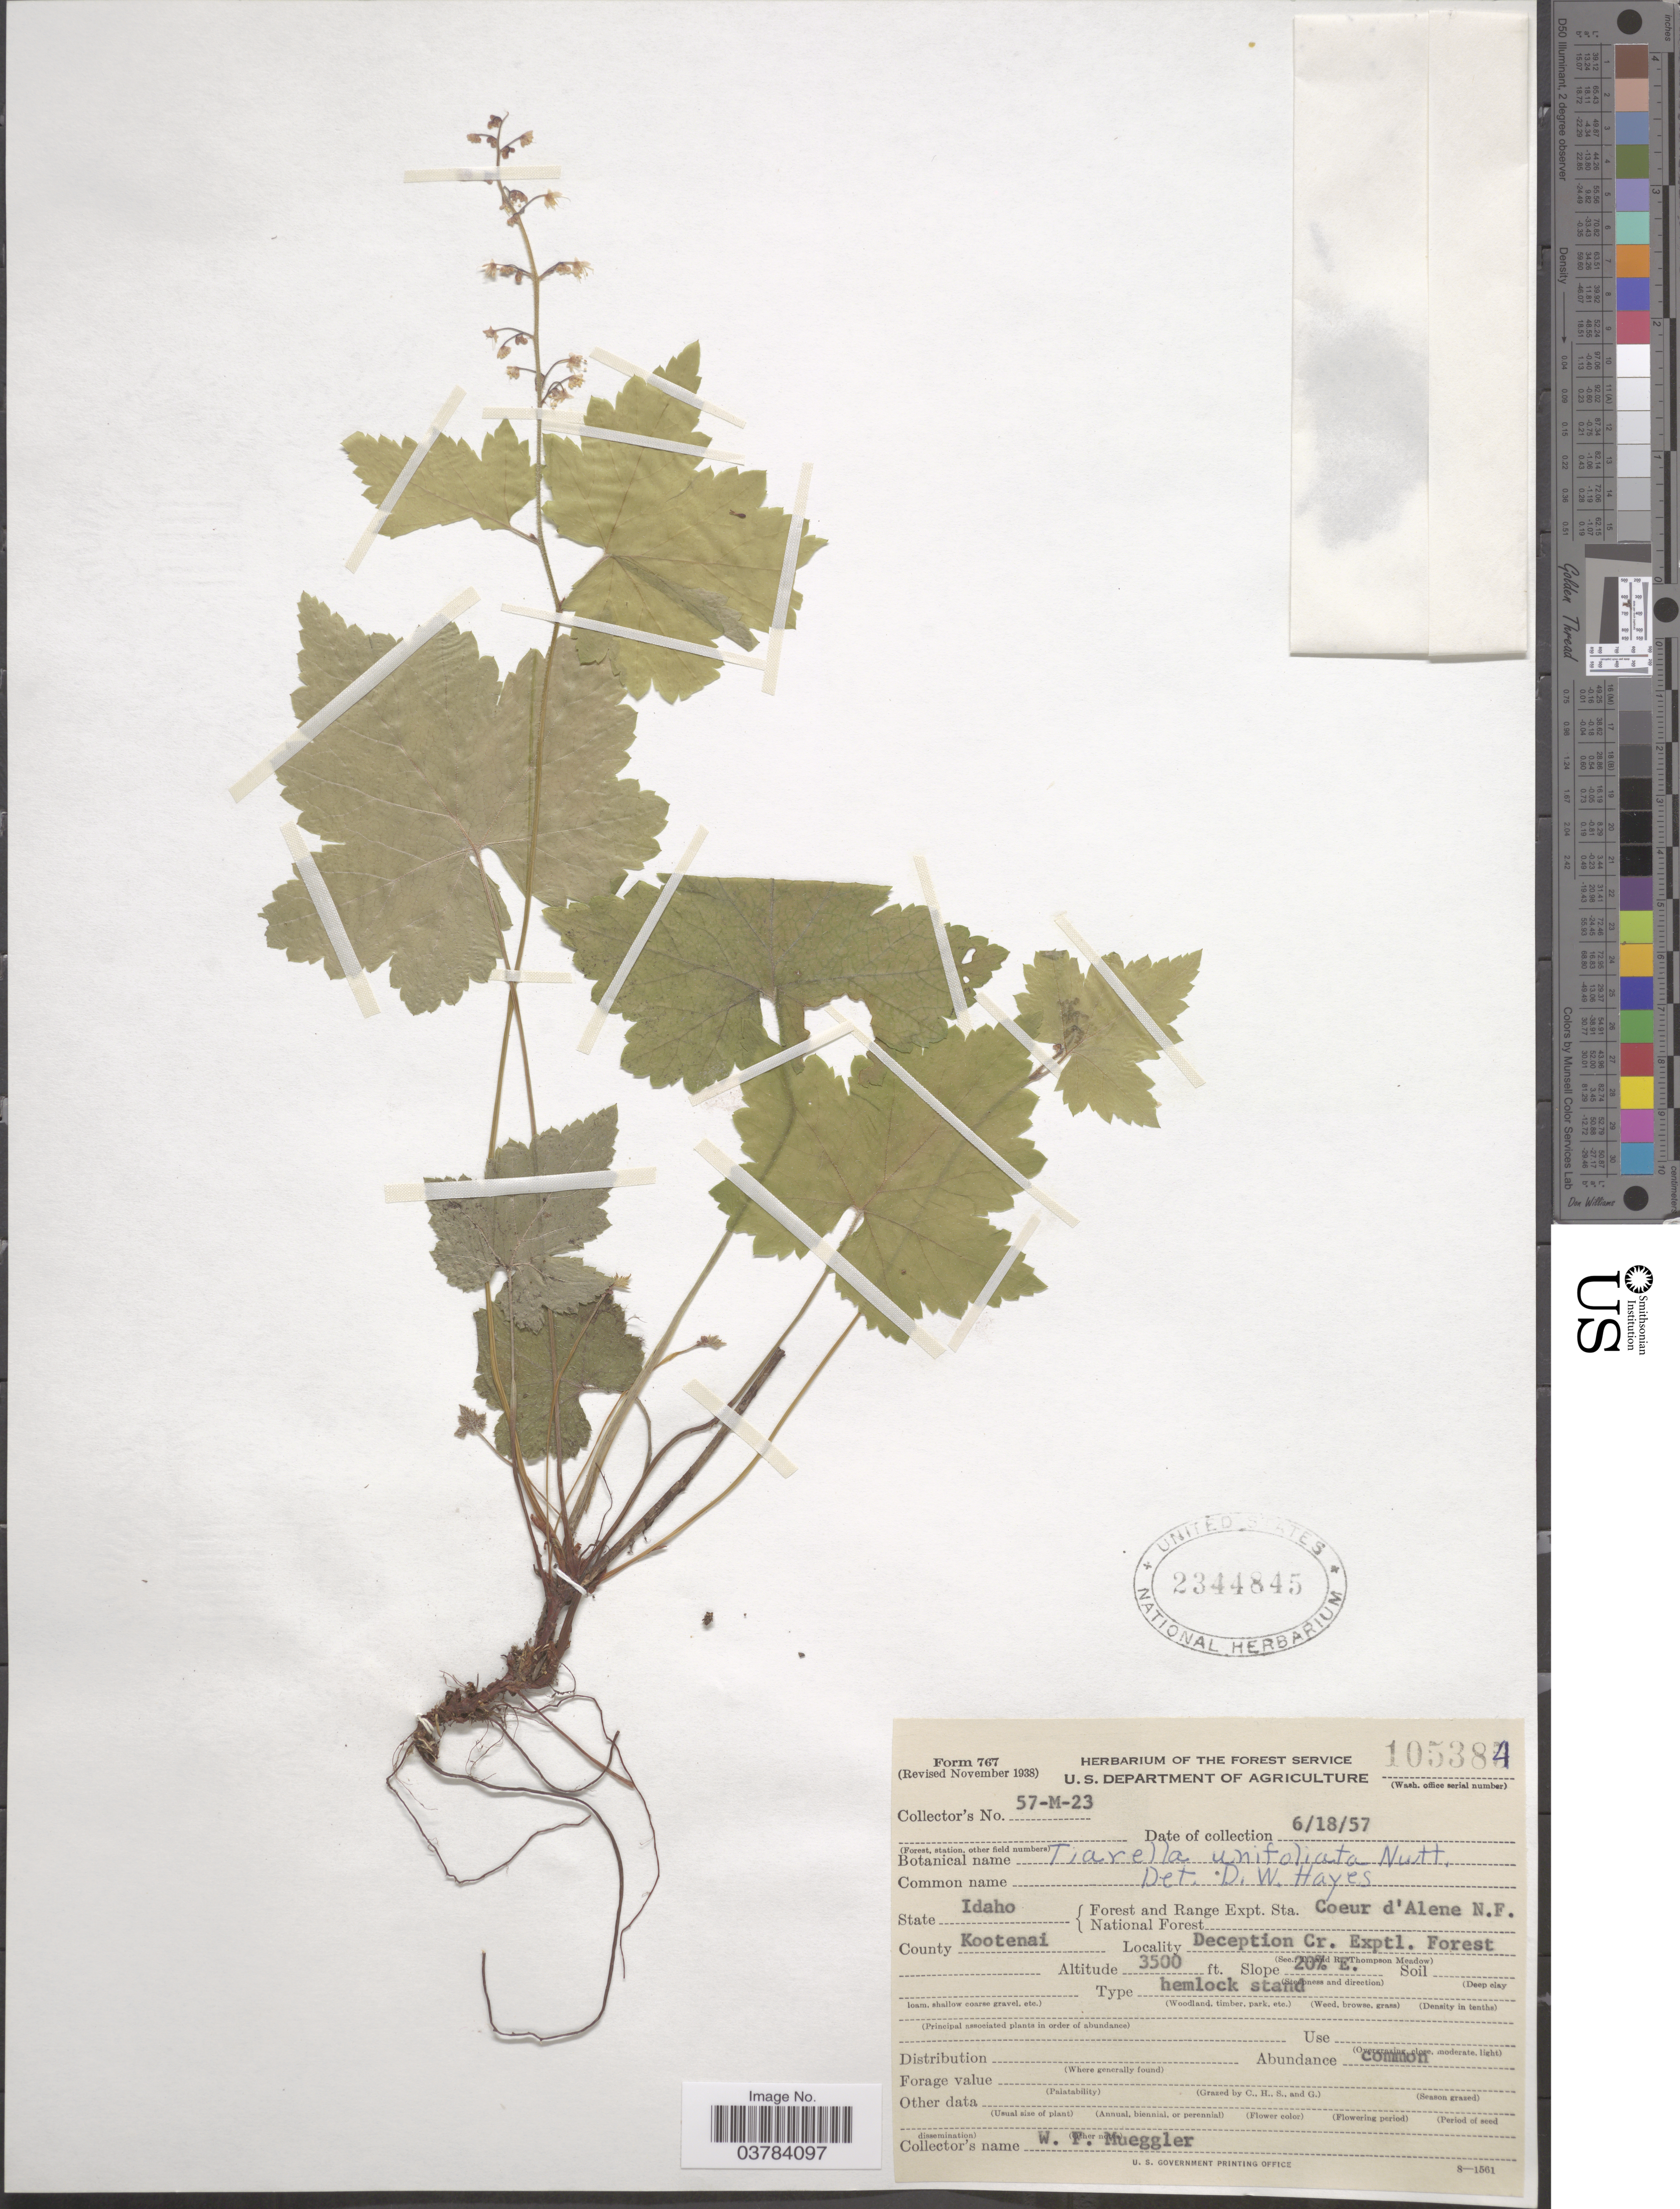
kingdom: Plantae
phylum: Tracheophyta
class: Magnoliopsida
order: Saxifragales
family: Saxifragaceae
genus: Tiarella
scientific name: Tiarella unifoliata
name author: Hook.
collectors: W. Mueggler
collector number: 57-M-23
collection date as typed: Transcribed d/m/y: 18/6/57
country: United States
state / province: Idaho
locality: Forest and Range Expt. Sta. Coeur d'Alene N.F. National Forest. County Kootenai. Deception Cr. Exptl. Forest.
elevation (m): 1067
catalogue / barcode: US 2344845